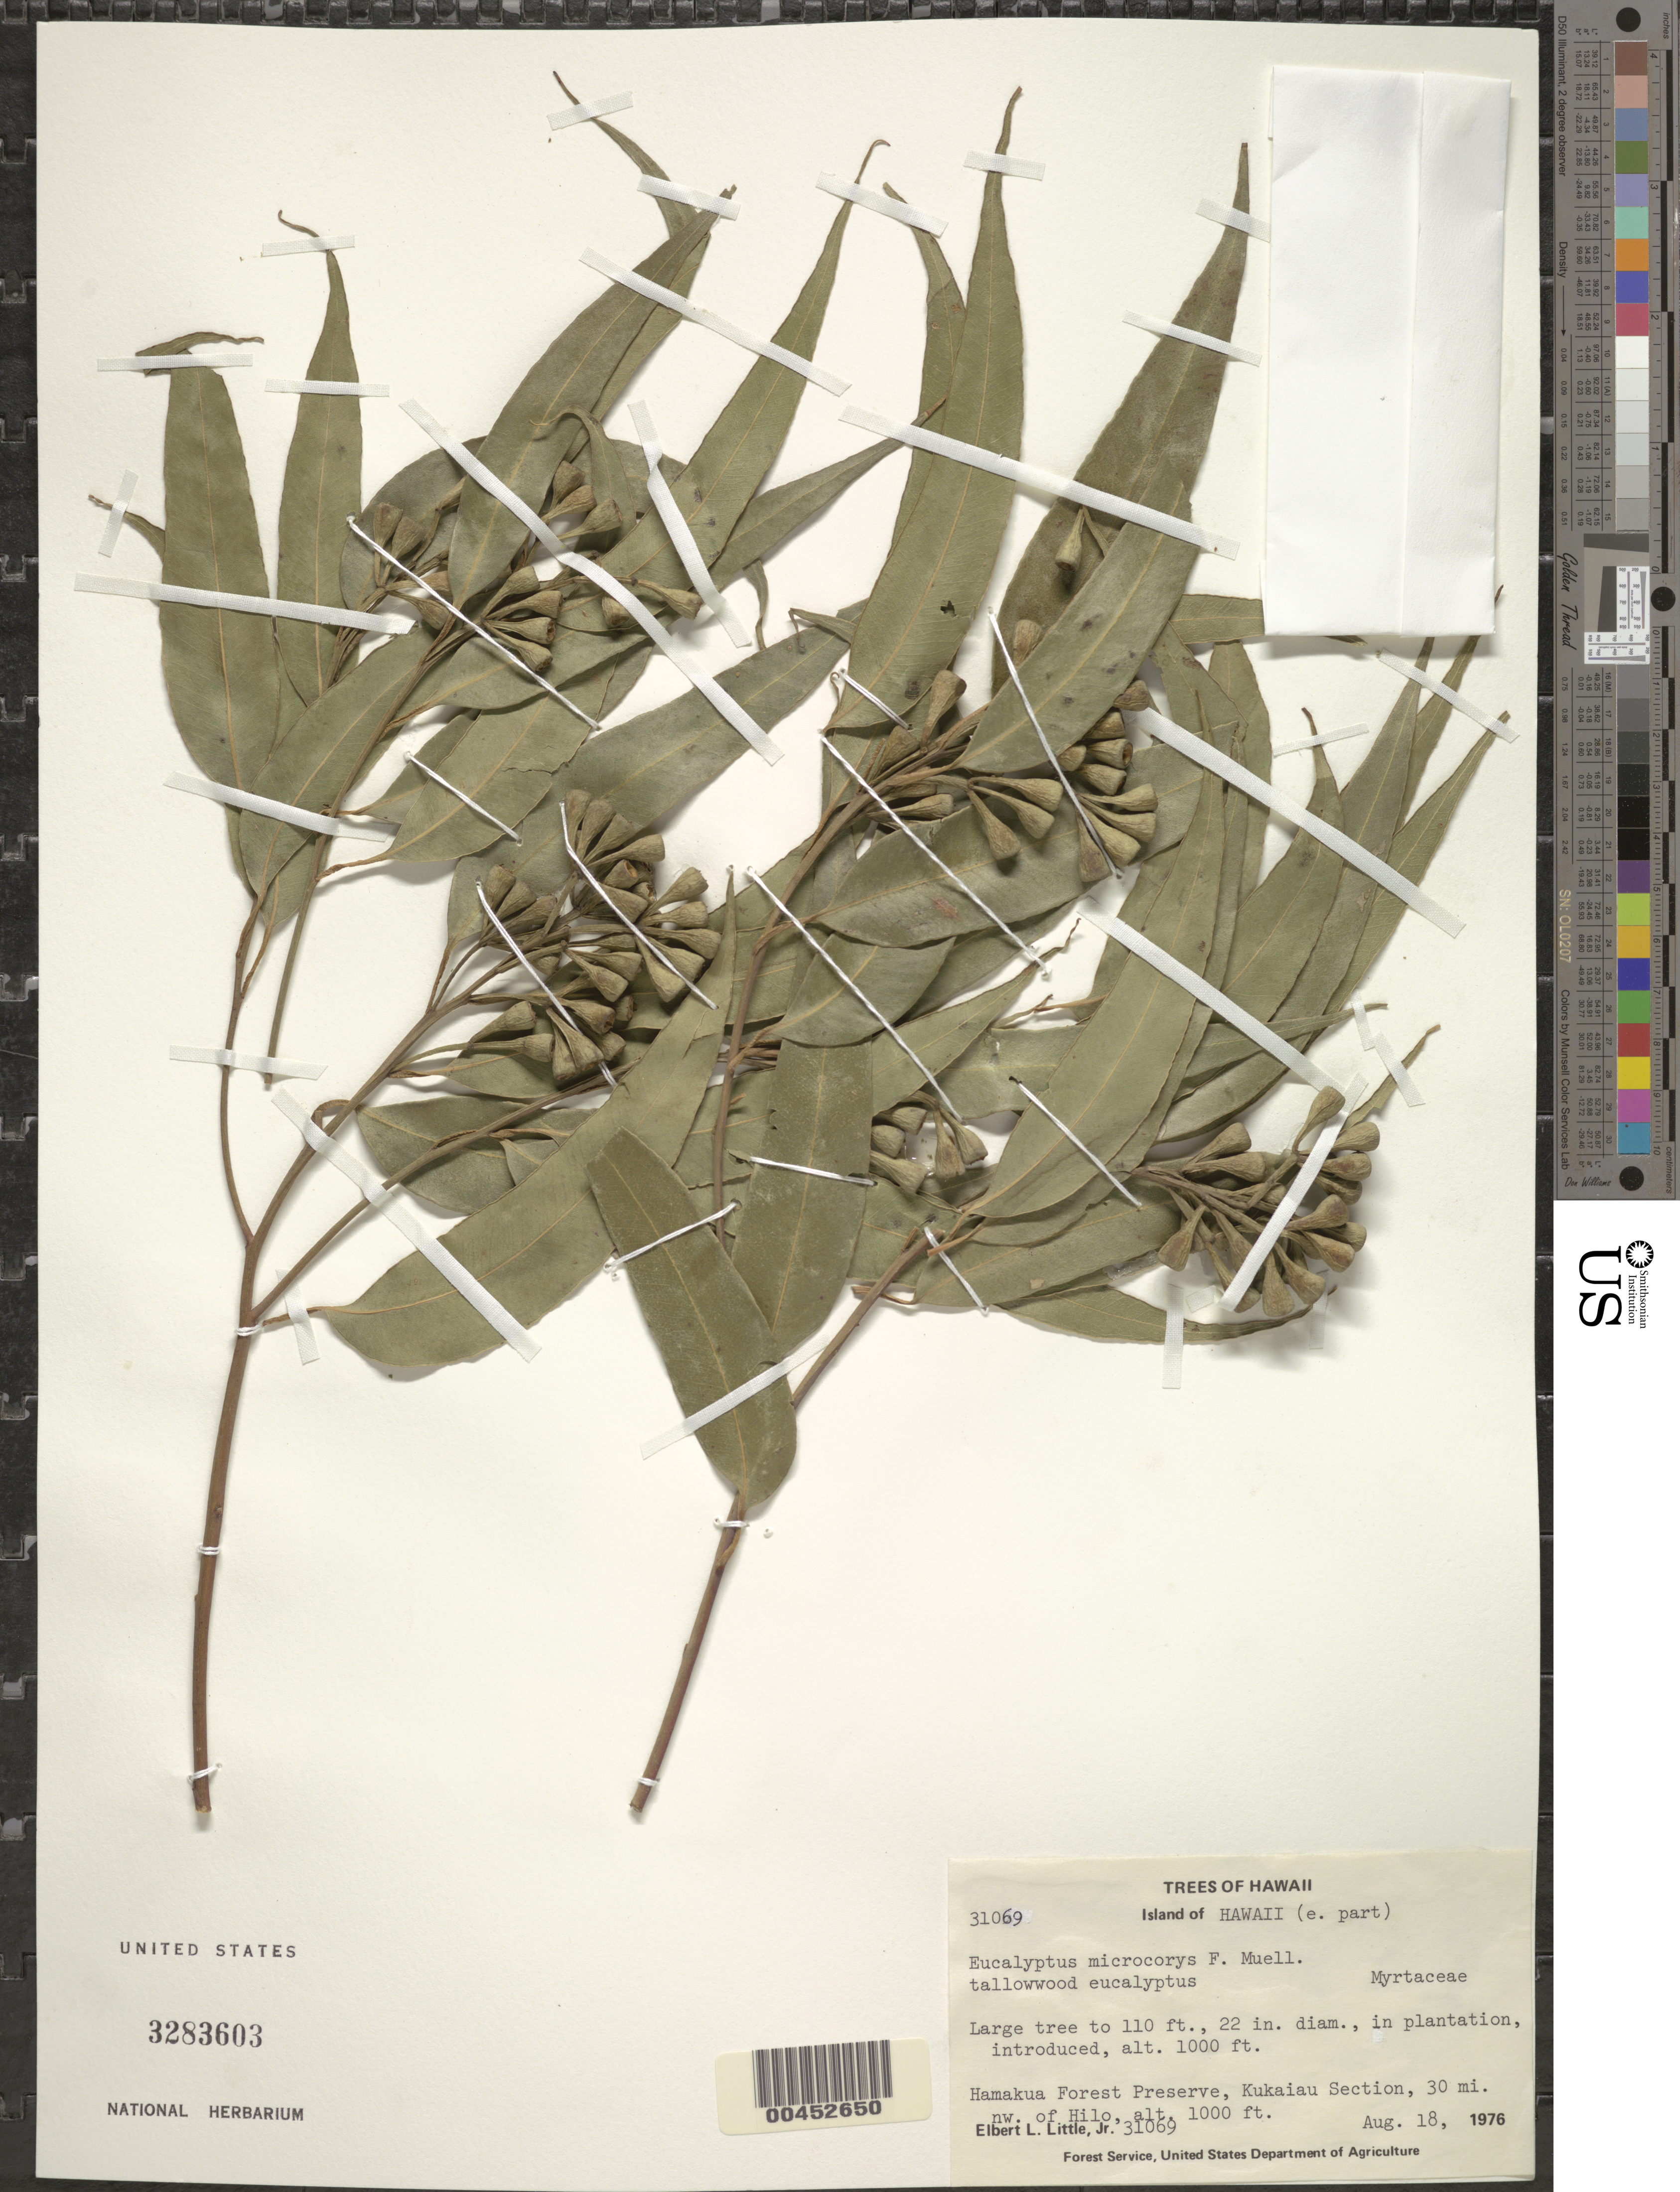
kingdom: Plantae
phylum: Tracheophyta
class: Magnoliopsida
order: Myrtales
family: Myrtaceae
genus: Eucalyptus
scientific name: Eucalyptus microcorys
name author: F. Muell.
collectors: E. L. Little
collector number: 31069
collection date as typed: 18 Aug 1976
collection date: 1976-08-18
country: United States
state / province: Hawaii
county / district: Hawaii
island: Hawaii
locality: E part of Hawaii, Hamakua Forest Preserve, Kukaiau Section, 30 mi NW of Hilo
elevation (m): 305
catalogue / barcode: US 3283603